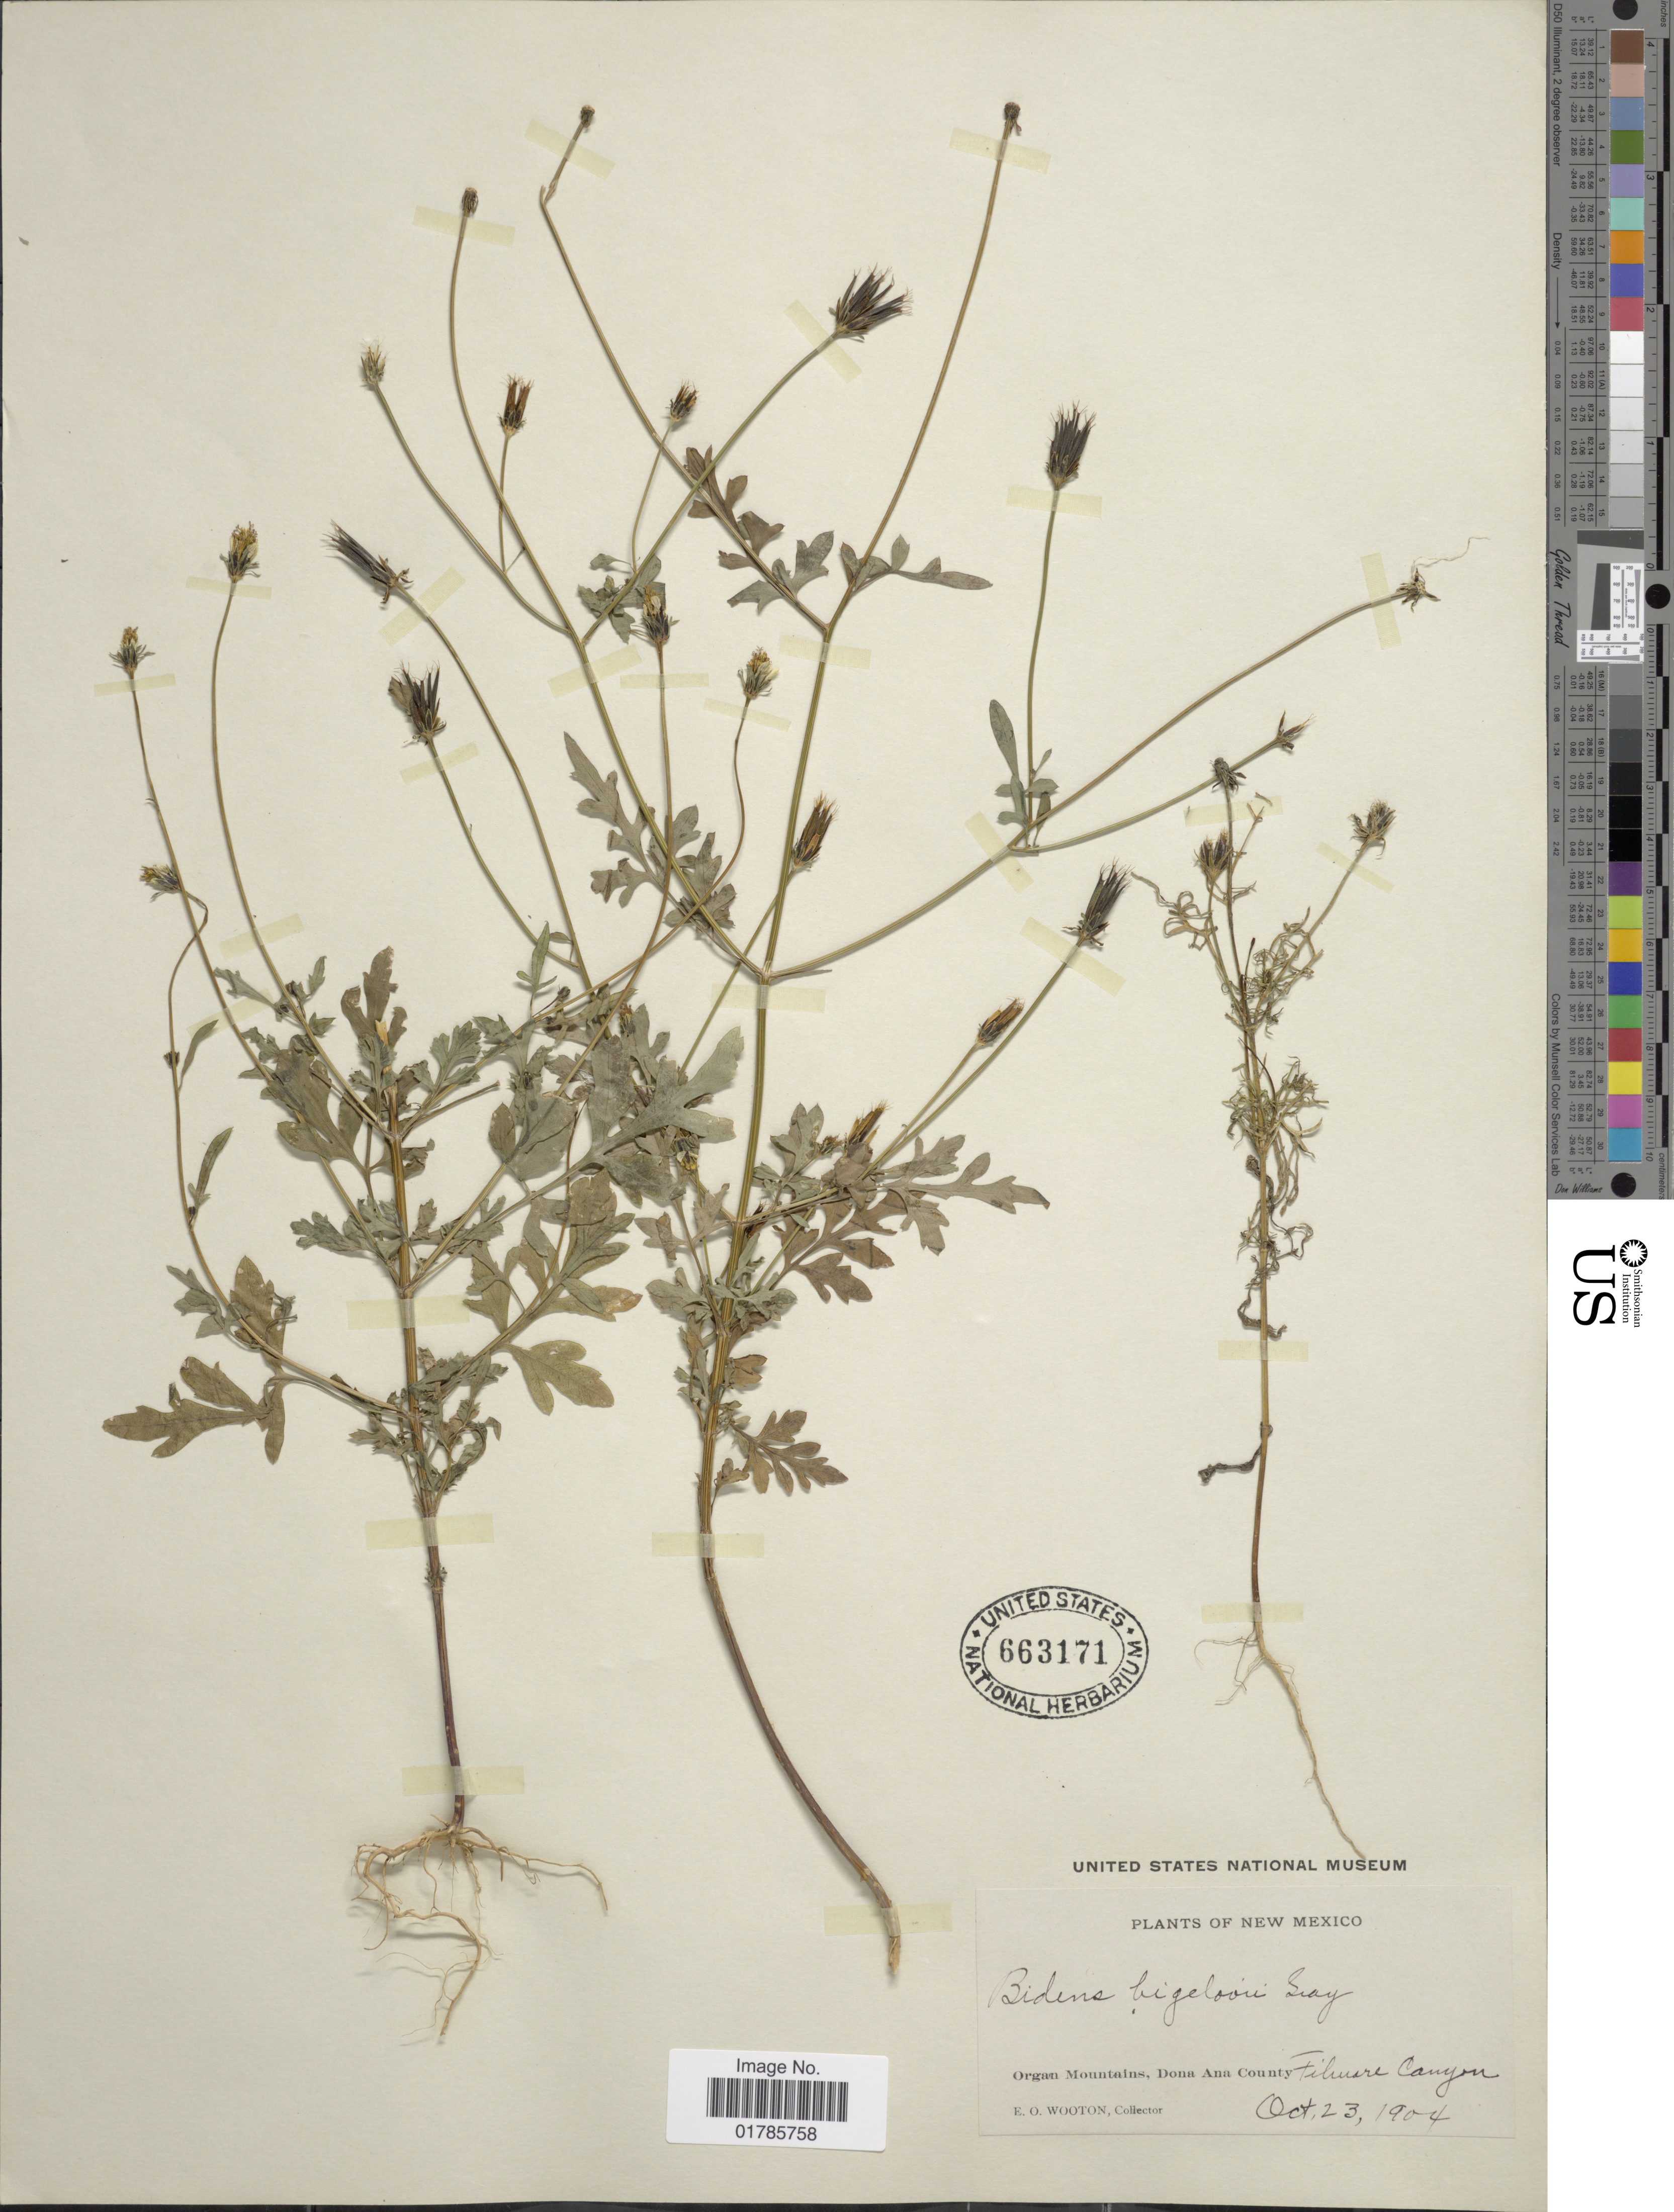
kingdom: Plantae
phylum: Tracheophyta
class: Magnoliopsida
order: Asterales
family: Asteraceae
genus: Bidens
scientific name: Bidens bigelovii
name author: A. Gray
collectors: E. O. Wooton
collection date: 1904-10-23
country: United States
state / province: New Mexico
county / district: Dona Ana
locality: Organ Mountains, Fillmore Canyon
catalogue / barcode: US 663171